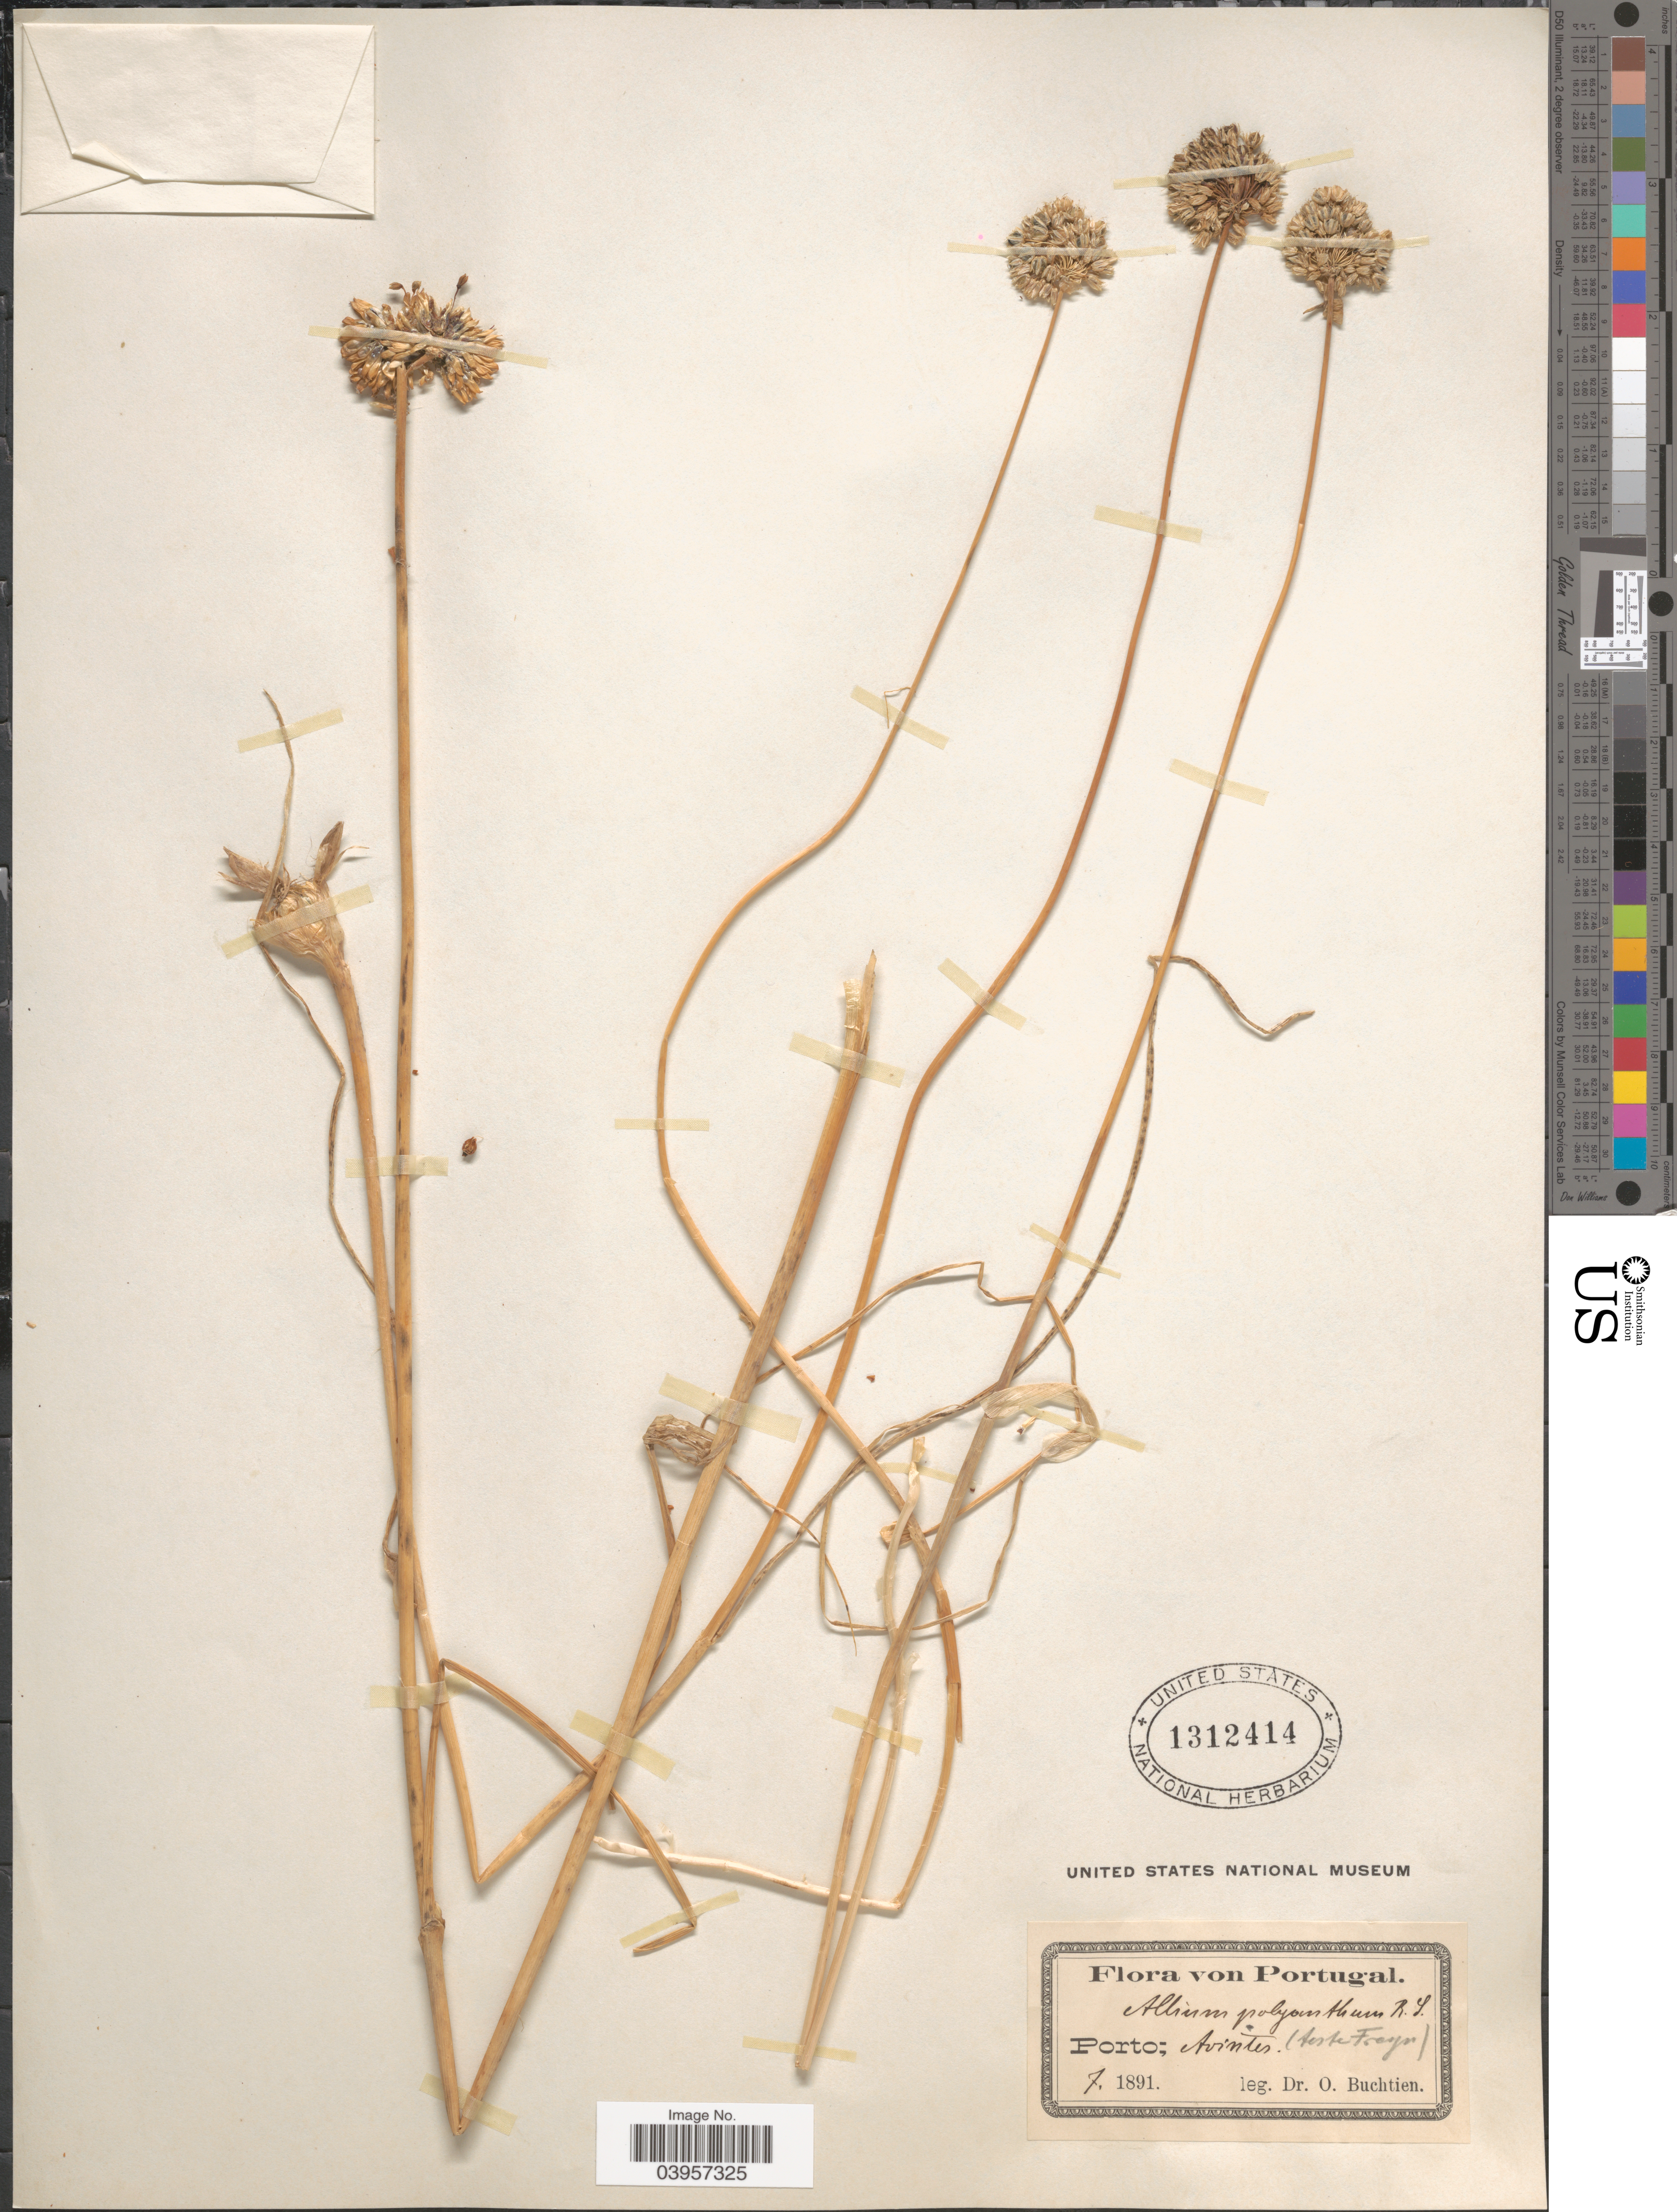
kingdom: Plantae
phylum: Tracheophyta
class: Liliopsida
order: Asparagales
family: Amaryllidaceae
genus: Allium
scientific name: Allium polyanthum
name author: Schult. & Schult. f.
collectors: O. Buchtien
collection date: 1891-07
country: Portugal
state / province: Porto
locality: Avintes. (teste Freyn).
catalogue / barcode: US 1312414